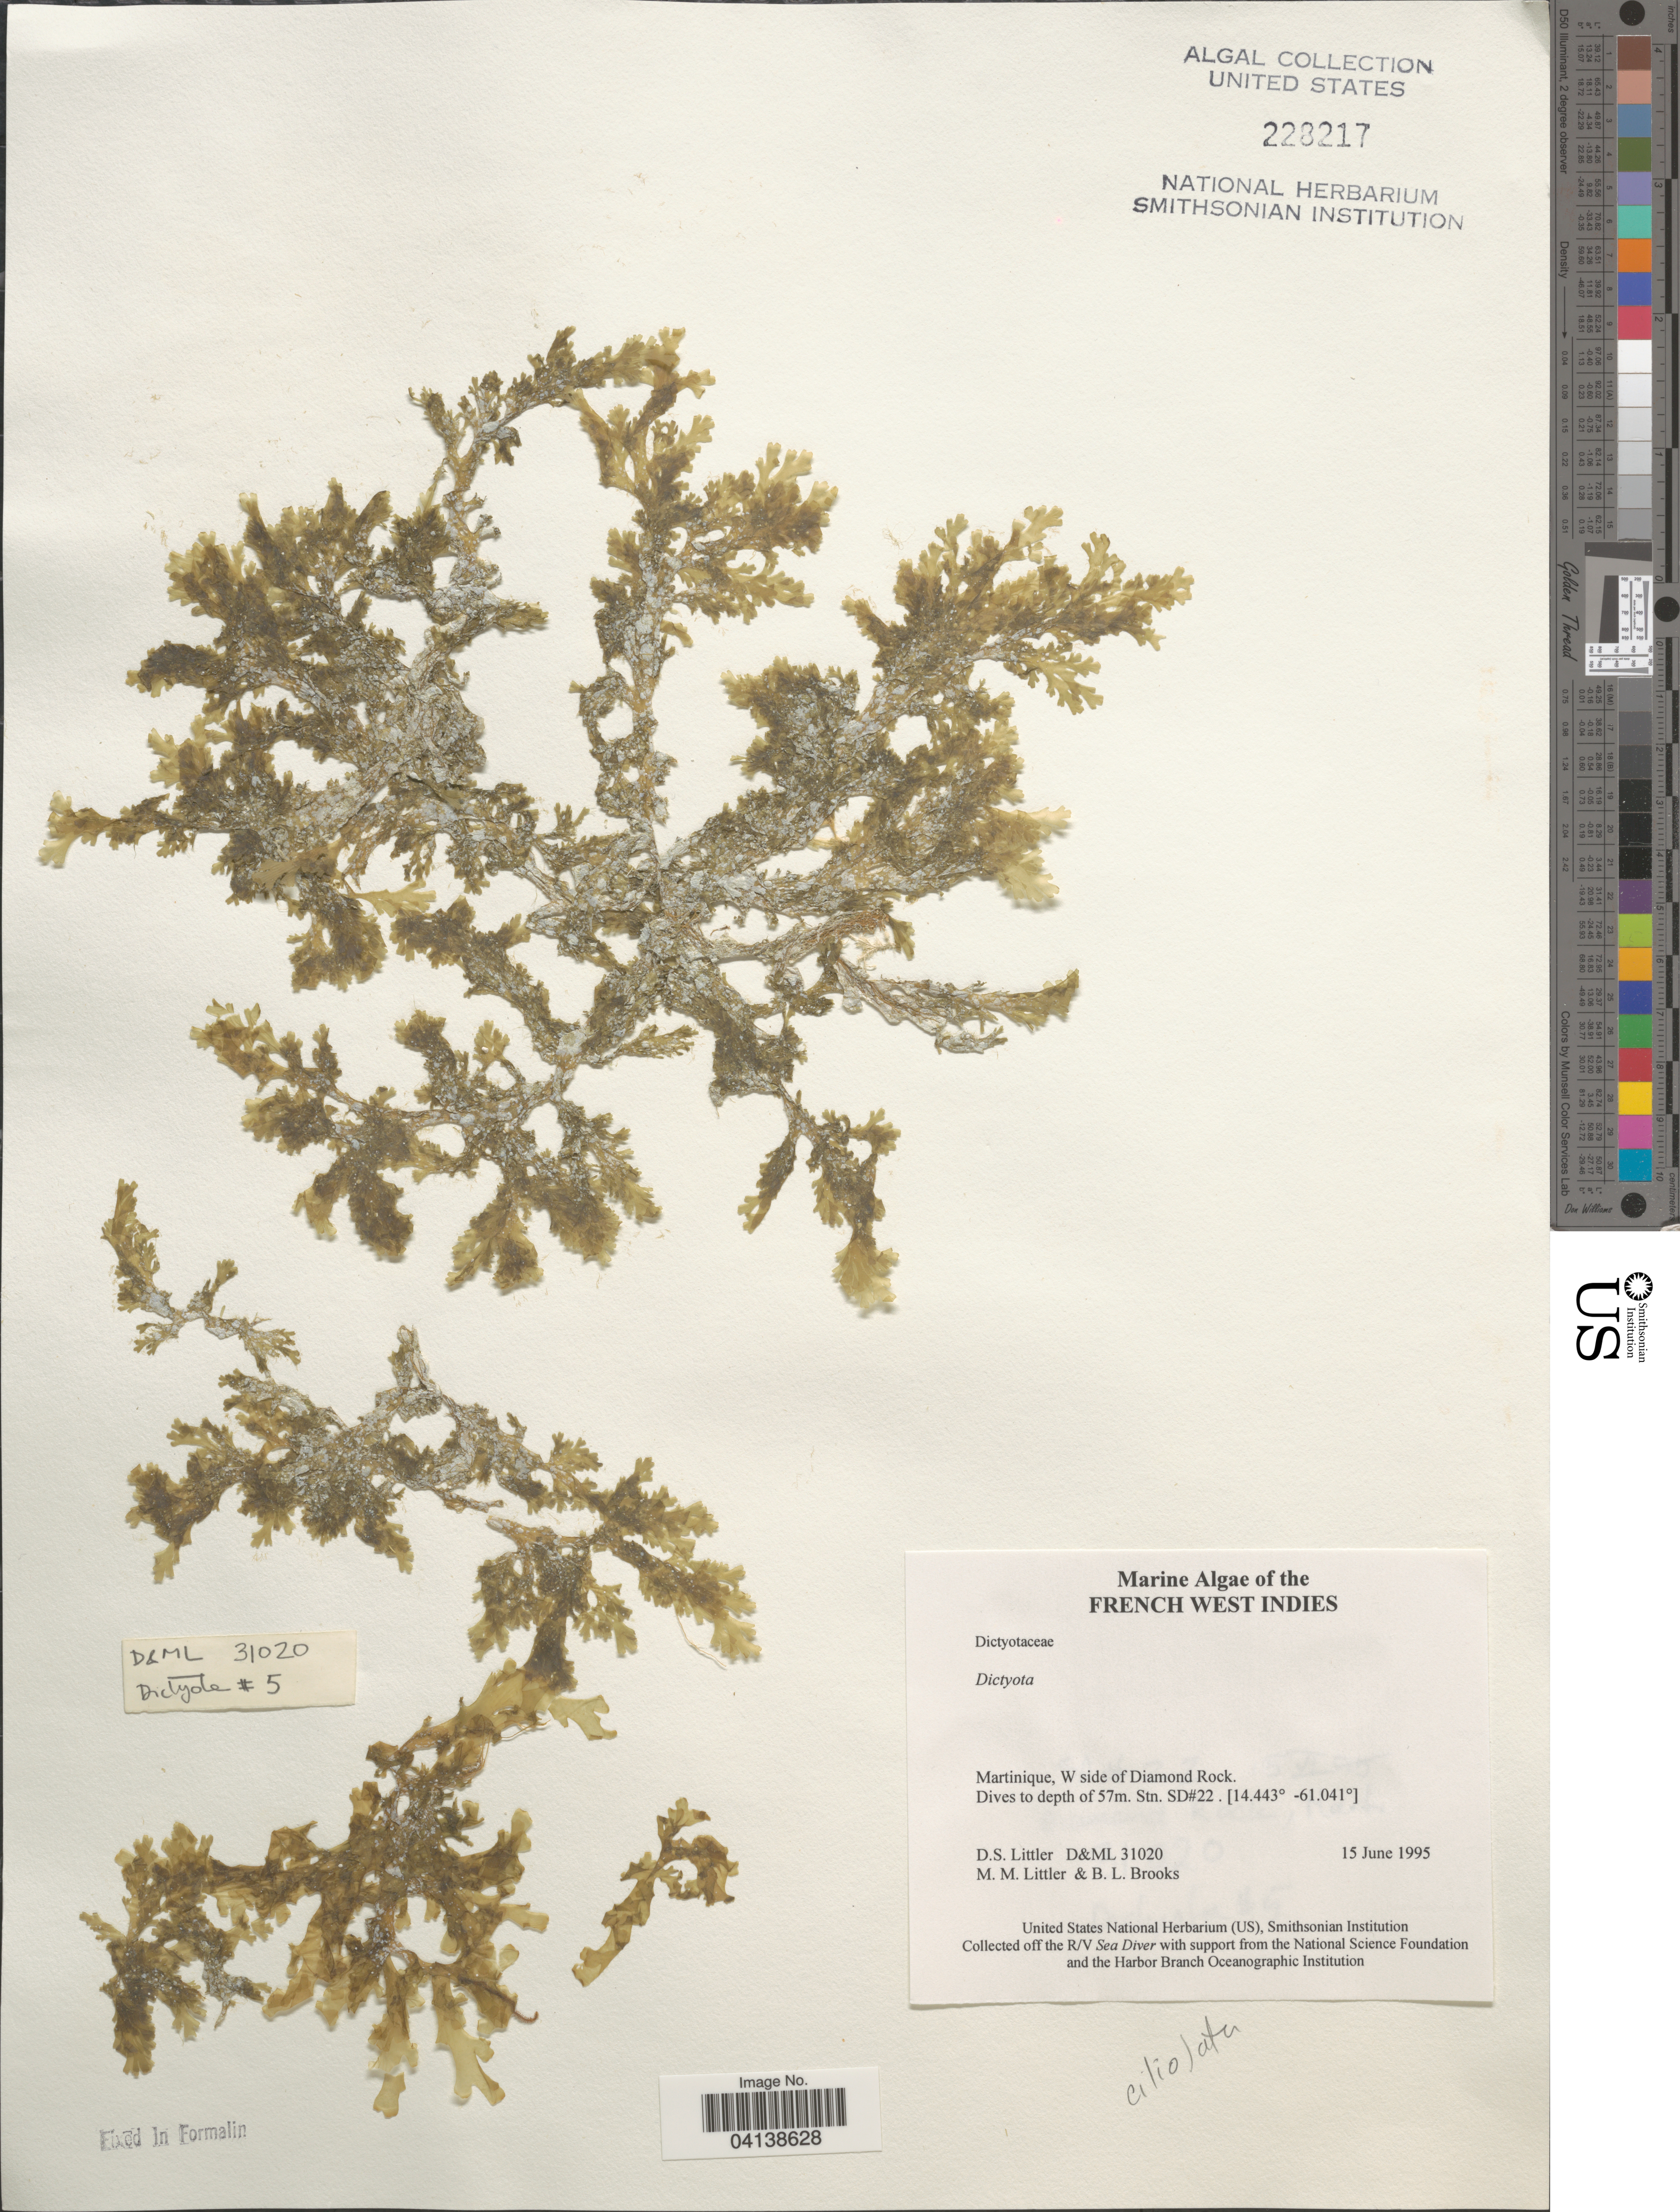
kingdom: Chromista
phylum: Ochrophyta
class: Phaeophyceae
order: Dictyotales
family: Dictyotaceae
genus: Dictyota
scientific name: Dictyota sp.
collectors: D. S. Littler & B. Brooks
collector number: D&ML31020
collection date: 1995-06-15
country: Martinique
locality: French West Indies. W side of Diamond Rock. Stn. SD#22.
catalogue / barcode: US 228217